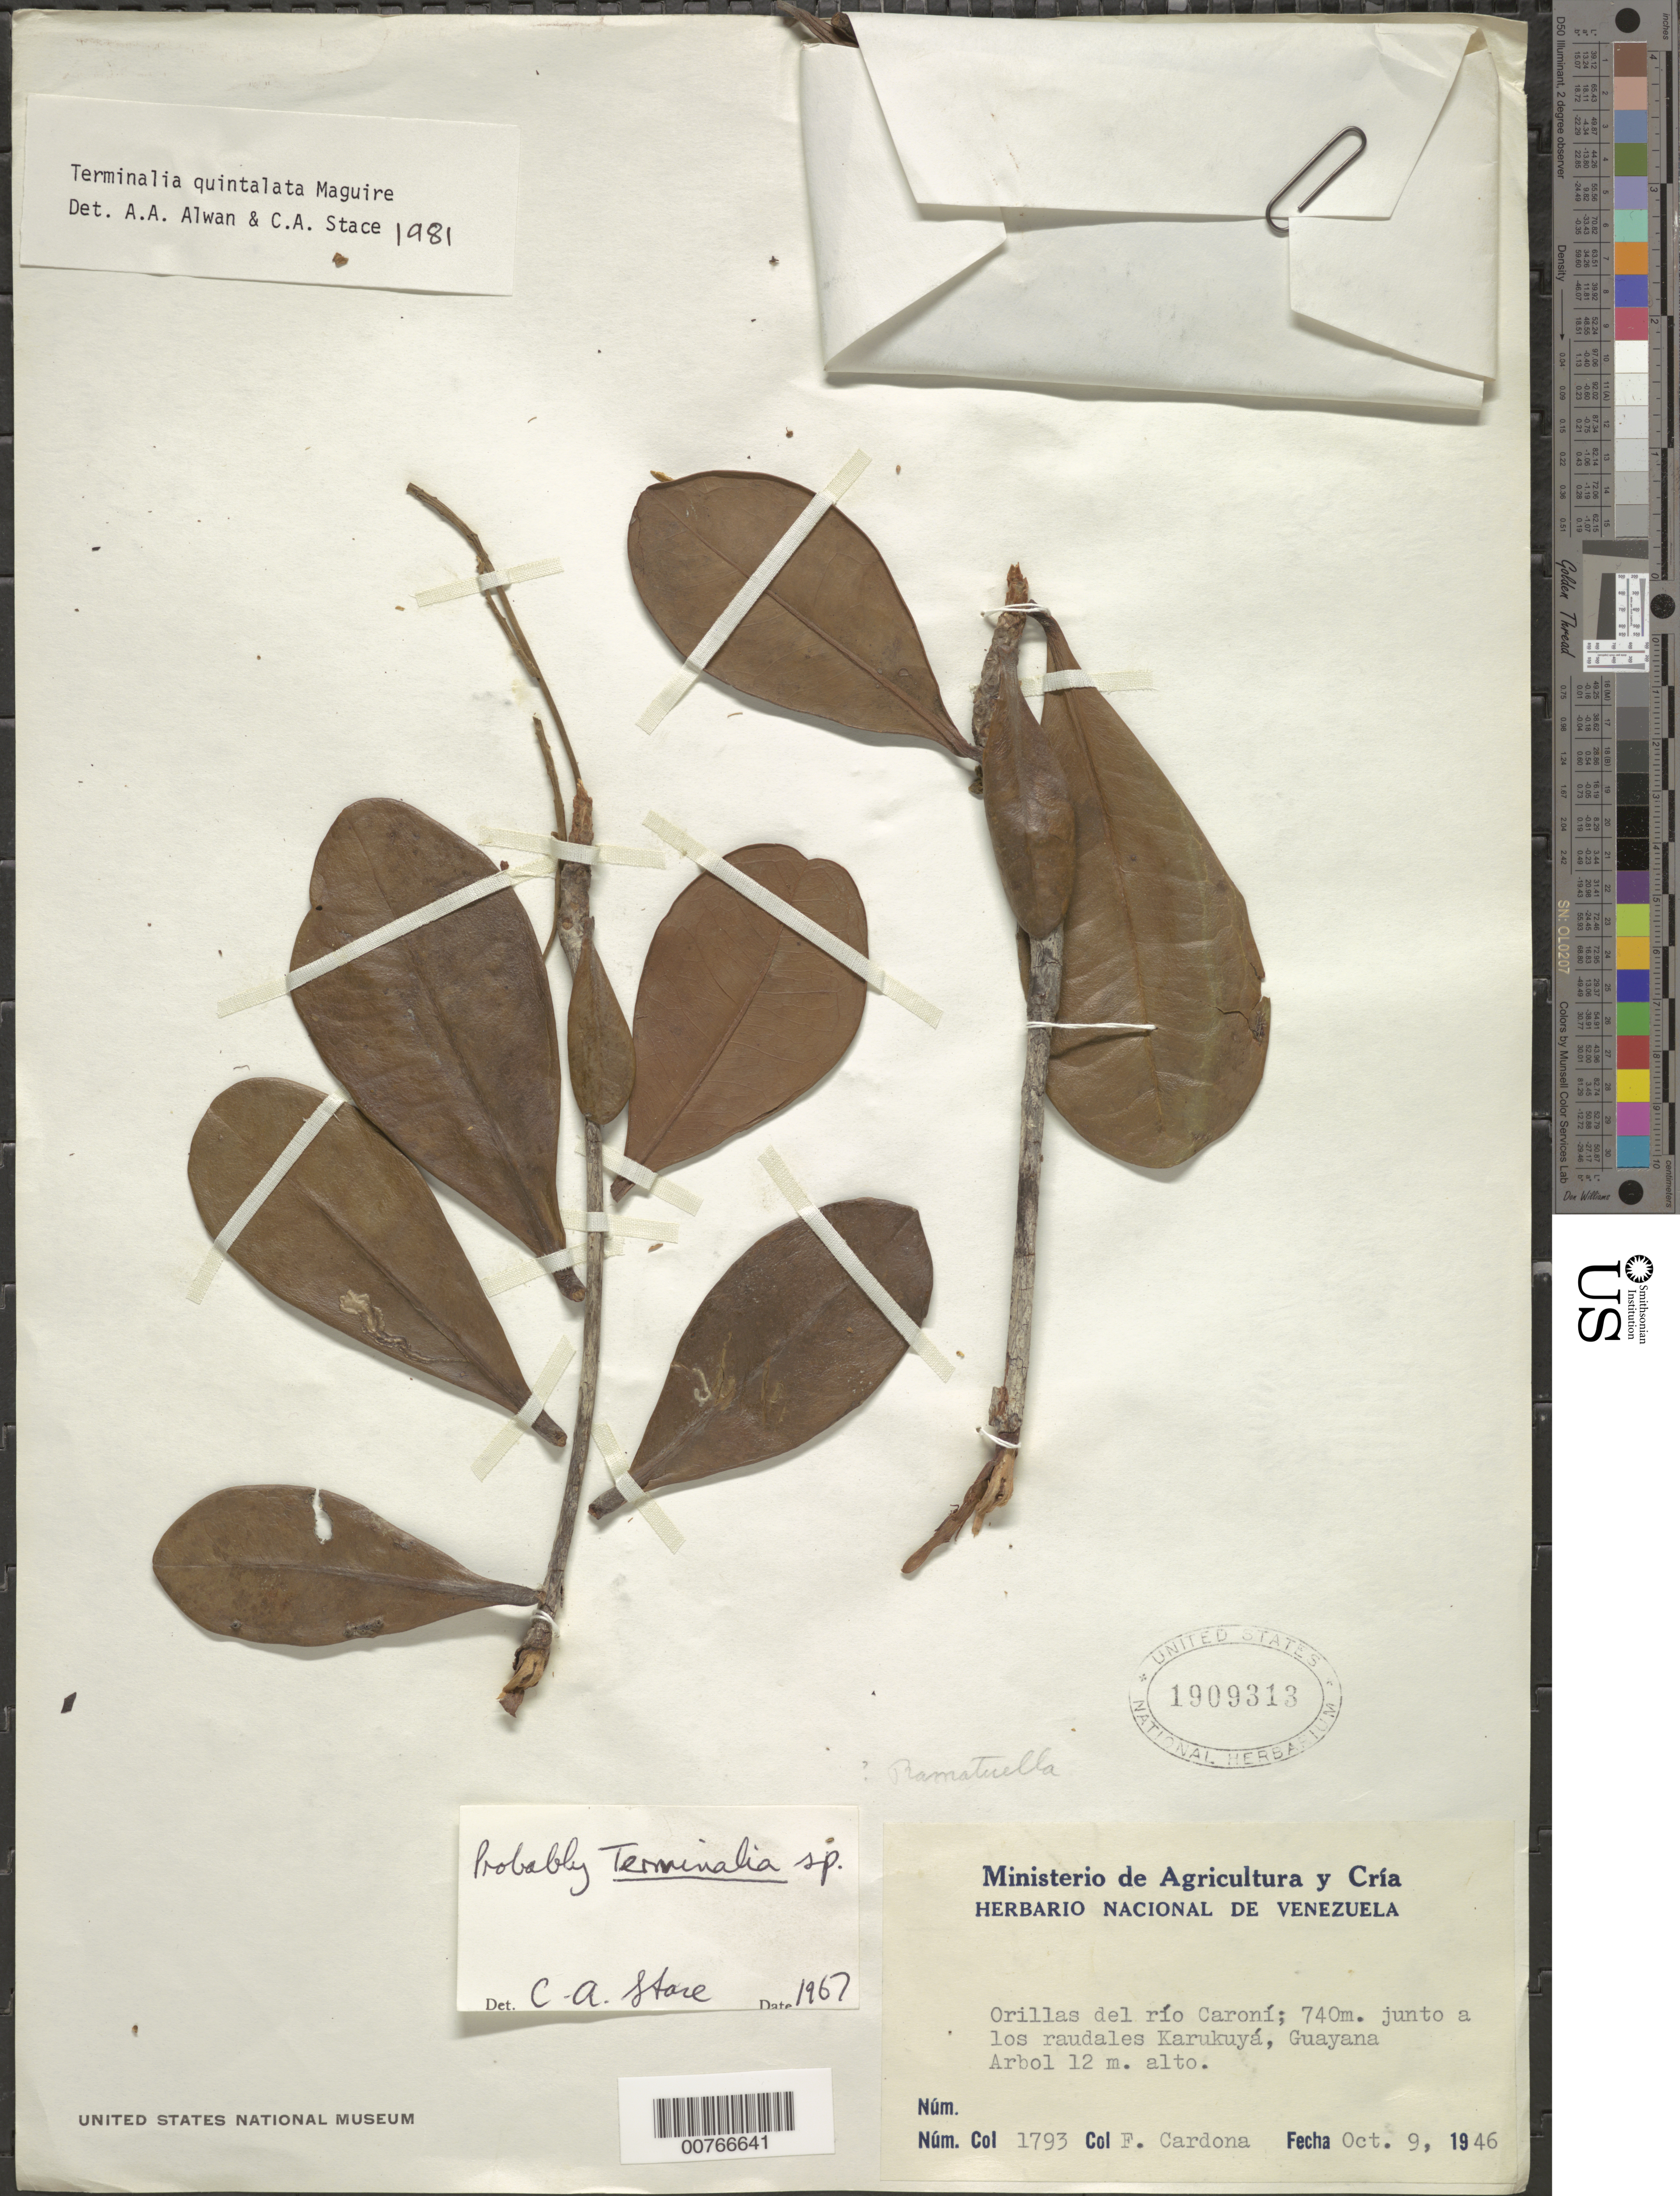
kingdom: Plantae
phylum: Tracheophyta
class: Magnoliopsida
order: Myrtales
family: Combretaceae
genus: Terminalia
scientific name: Terminalia quintalata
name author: Maguire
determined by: Stace, C. A.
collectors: F. Cardona Puig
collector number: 1793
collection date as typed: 9-Oct-46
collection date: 1946-10-09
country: Venezuela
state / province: Bolívar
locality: Río Caroní, Raudal Kurukuyá (Guayana)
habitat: Orillas del río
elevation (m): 740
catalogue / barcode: US 1909313